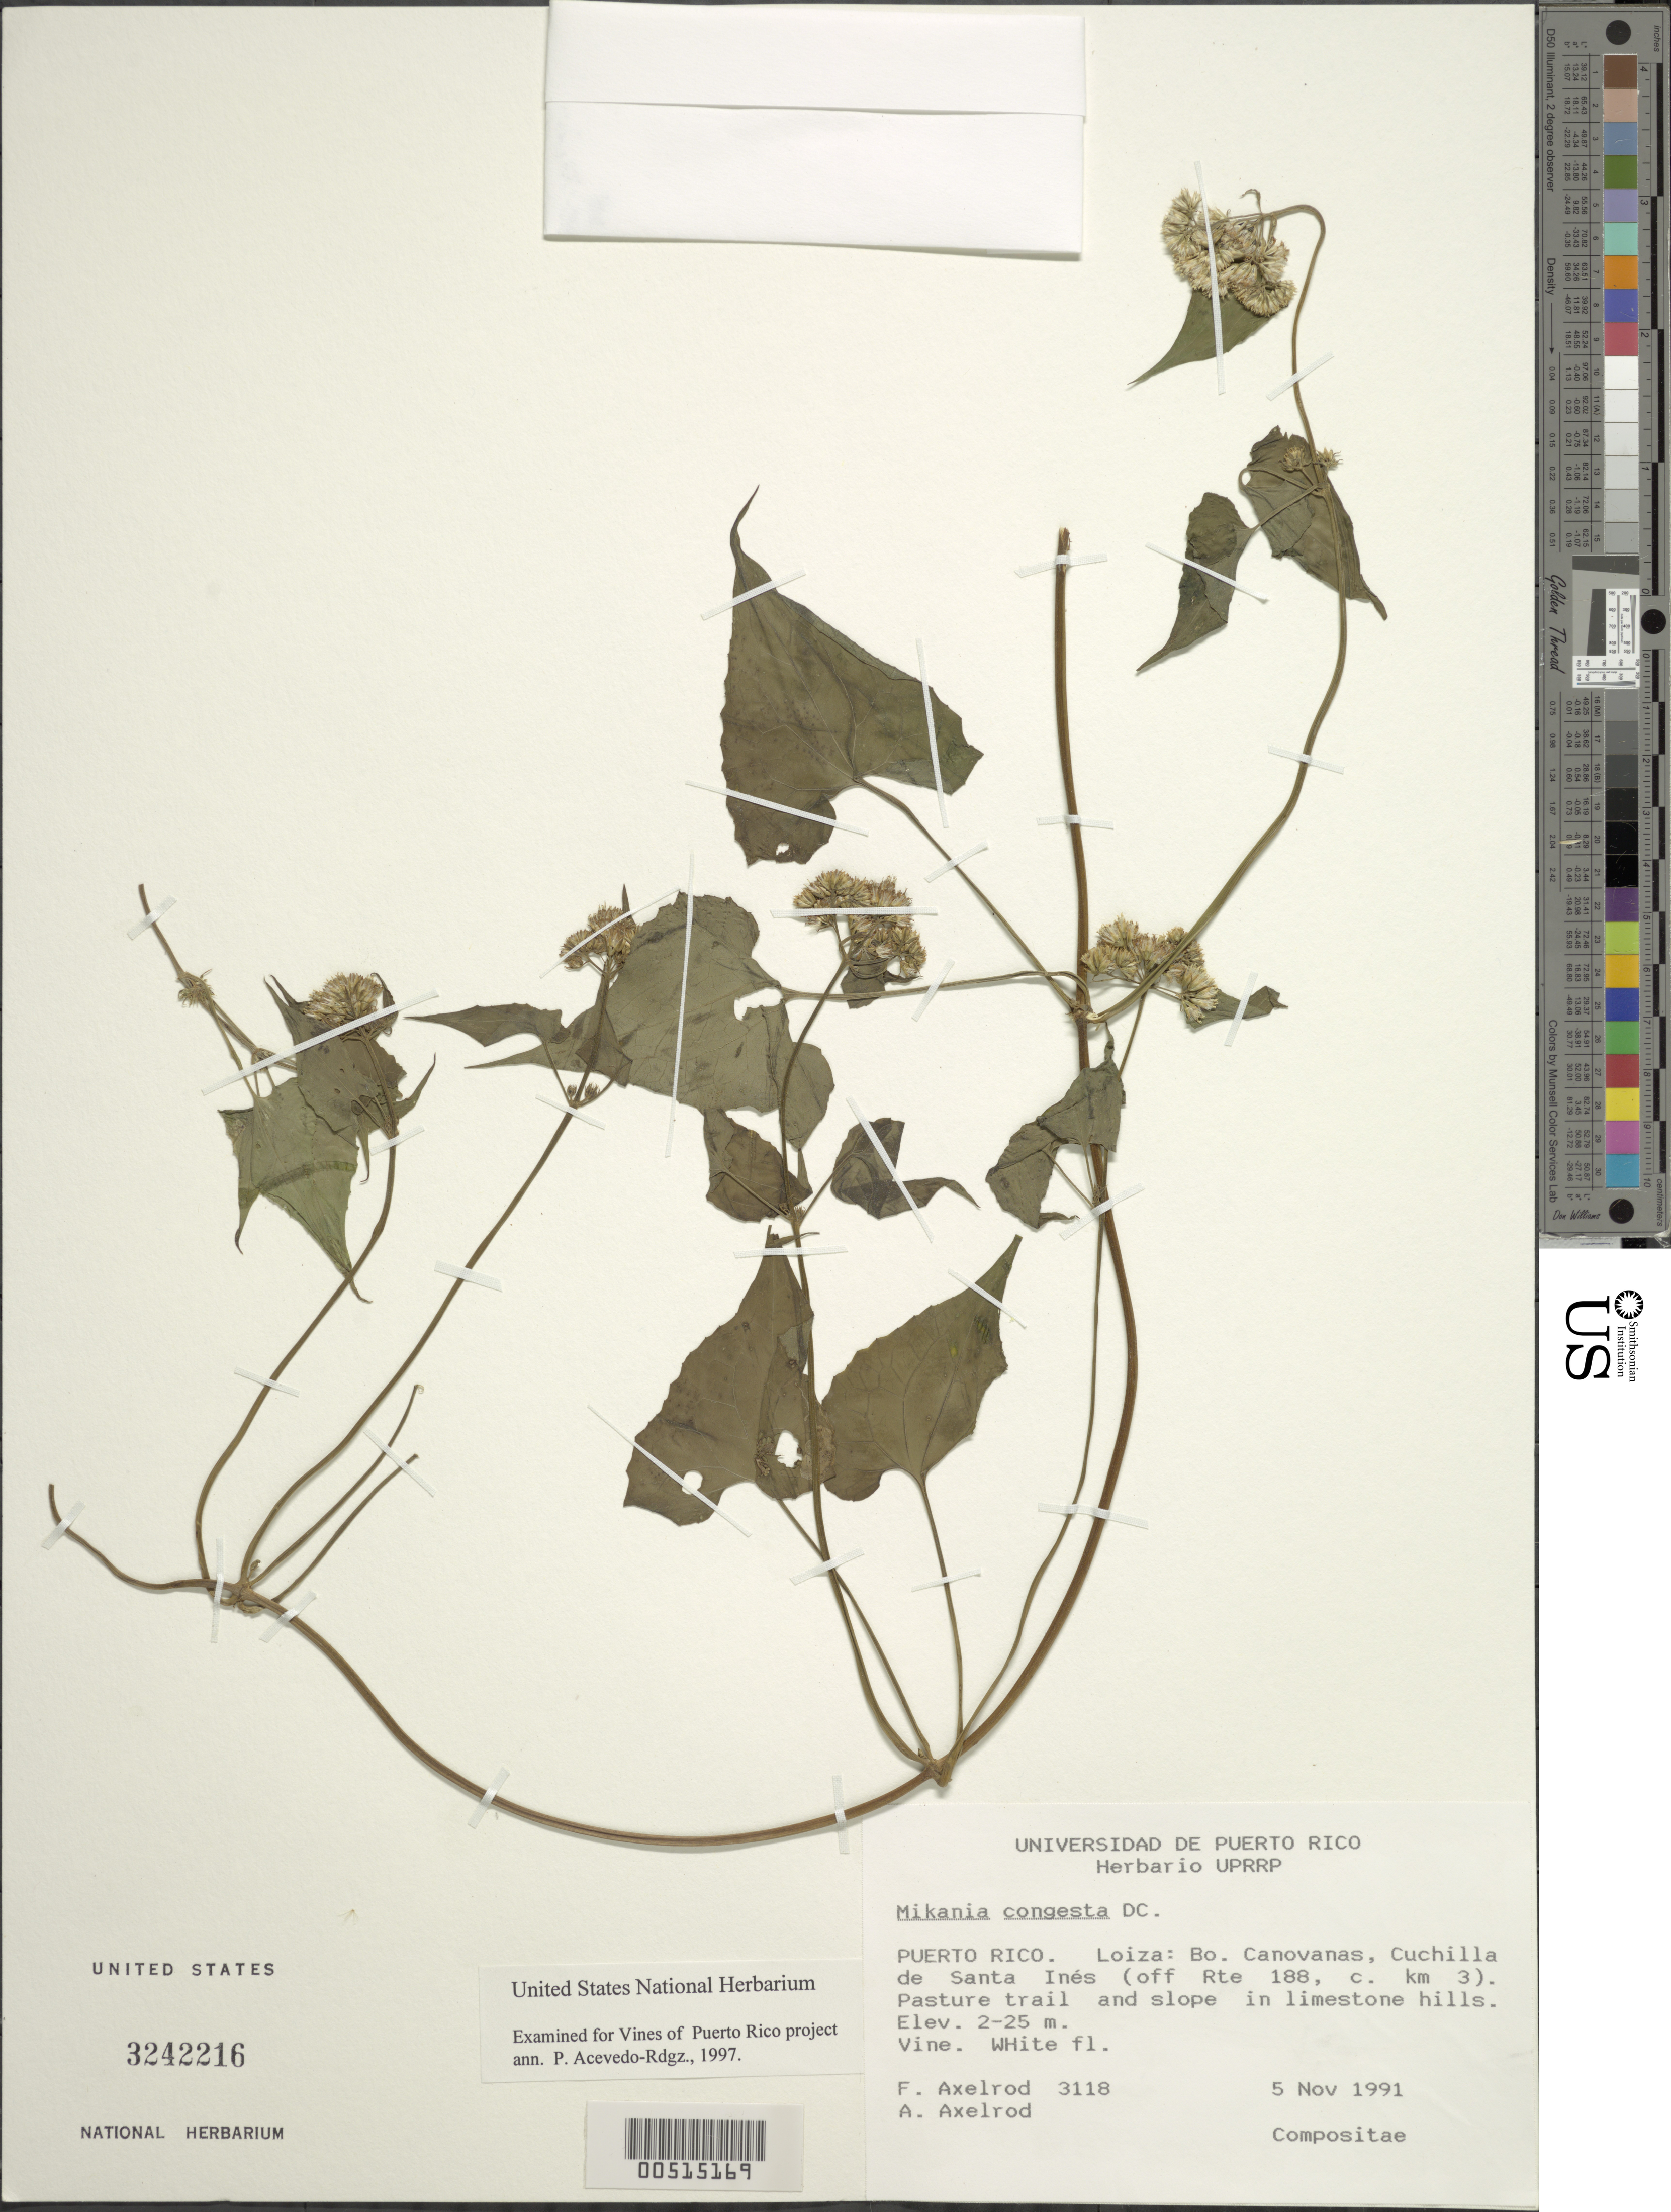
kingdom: Plantae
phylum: Tracheophyta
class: Magnoliopsida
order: Asterales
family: Asteraceae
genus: Mikania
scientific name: Mikania congesta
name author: DC.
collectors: F. S. Axelrod & A. Axelrod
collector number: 3118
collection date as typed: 05 Nov 1991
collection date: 1991-11-05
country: Puerto Rico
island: Greater Antilles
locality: Loiza: Bo. Canovanas, Cuchilla de Santa Ines (off Rt. 188, ca. km 3).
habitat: Pasture and slope in limestone hills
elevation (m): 2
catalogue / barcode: US 3242216